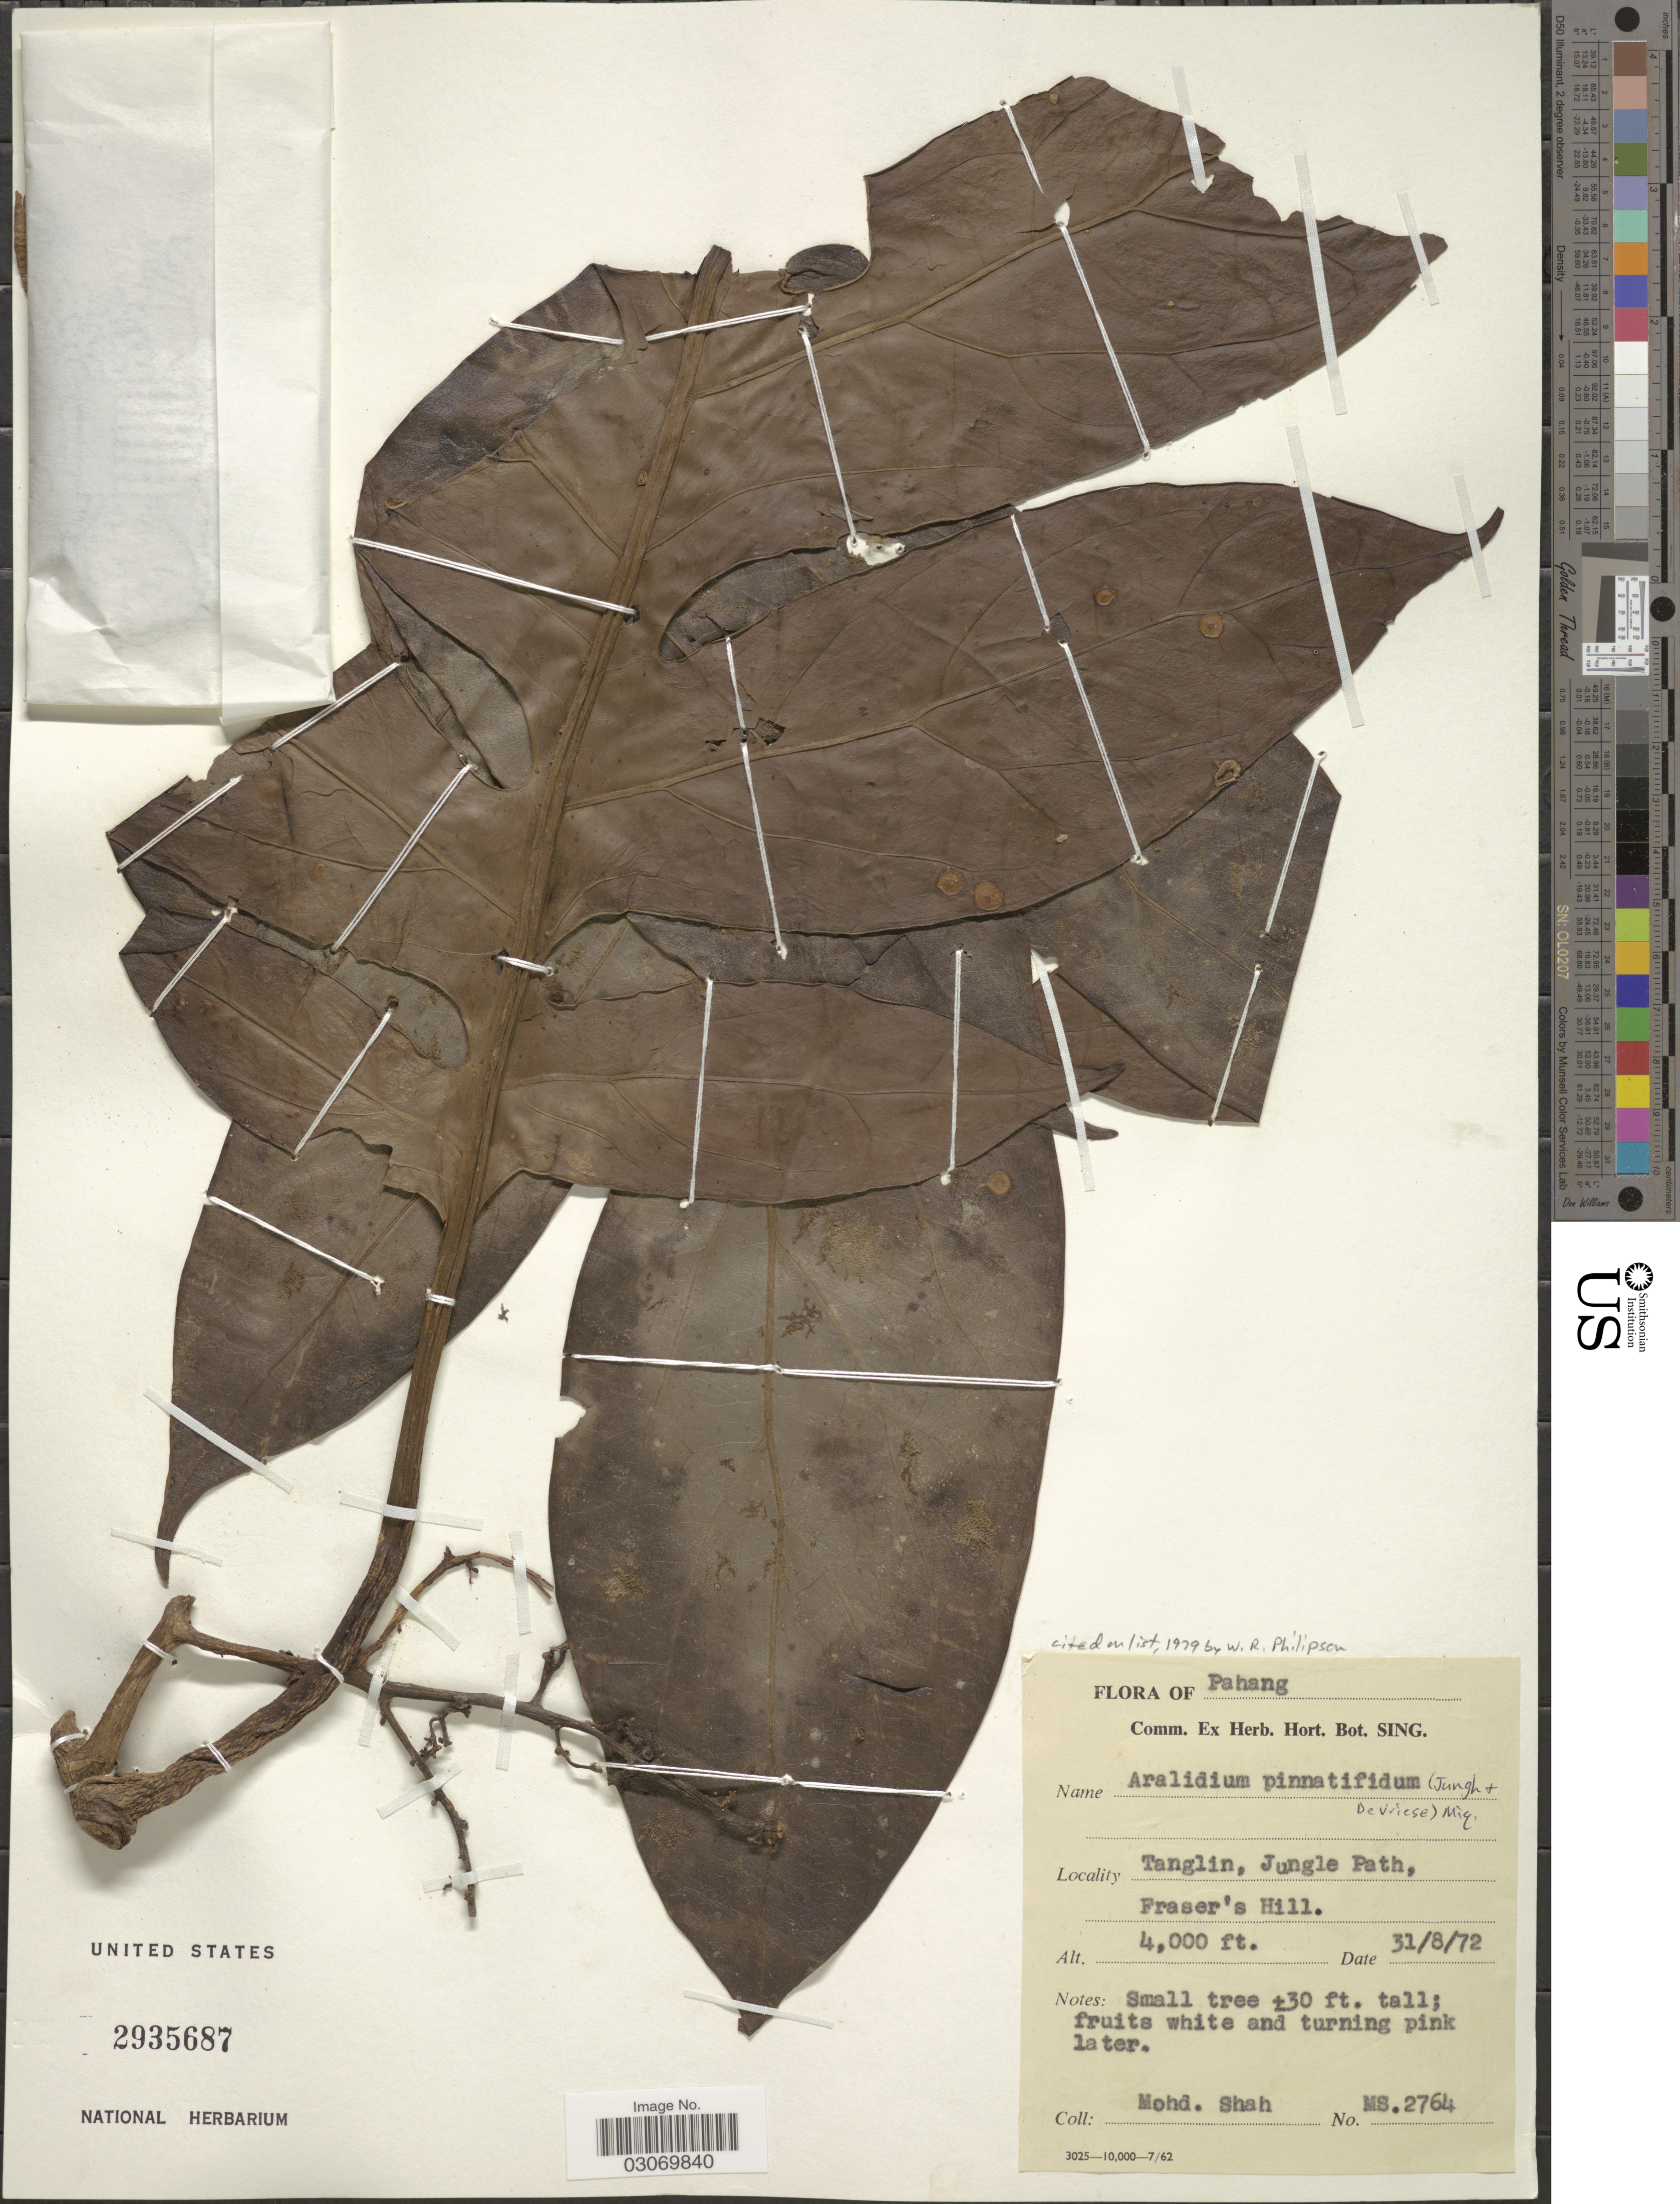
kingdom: Plantae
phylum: Tracheophyta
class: Magnoliopsida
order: Apiales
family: Torricelliaceae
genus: Aralidium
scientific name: Aralidium pinnatifidum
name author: Miq.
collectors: M. Shah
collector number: MS. 2764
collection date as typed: Transcribed d/m/y: 31/8/72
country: Malaysia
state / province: Pahang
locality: Tanglin, Jungle Path, Fraser's Hill.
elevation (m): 1219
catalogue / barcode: US 2935687